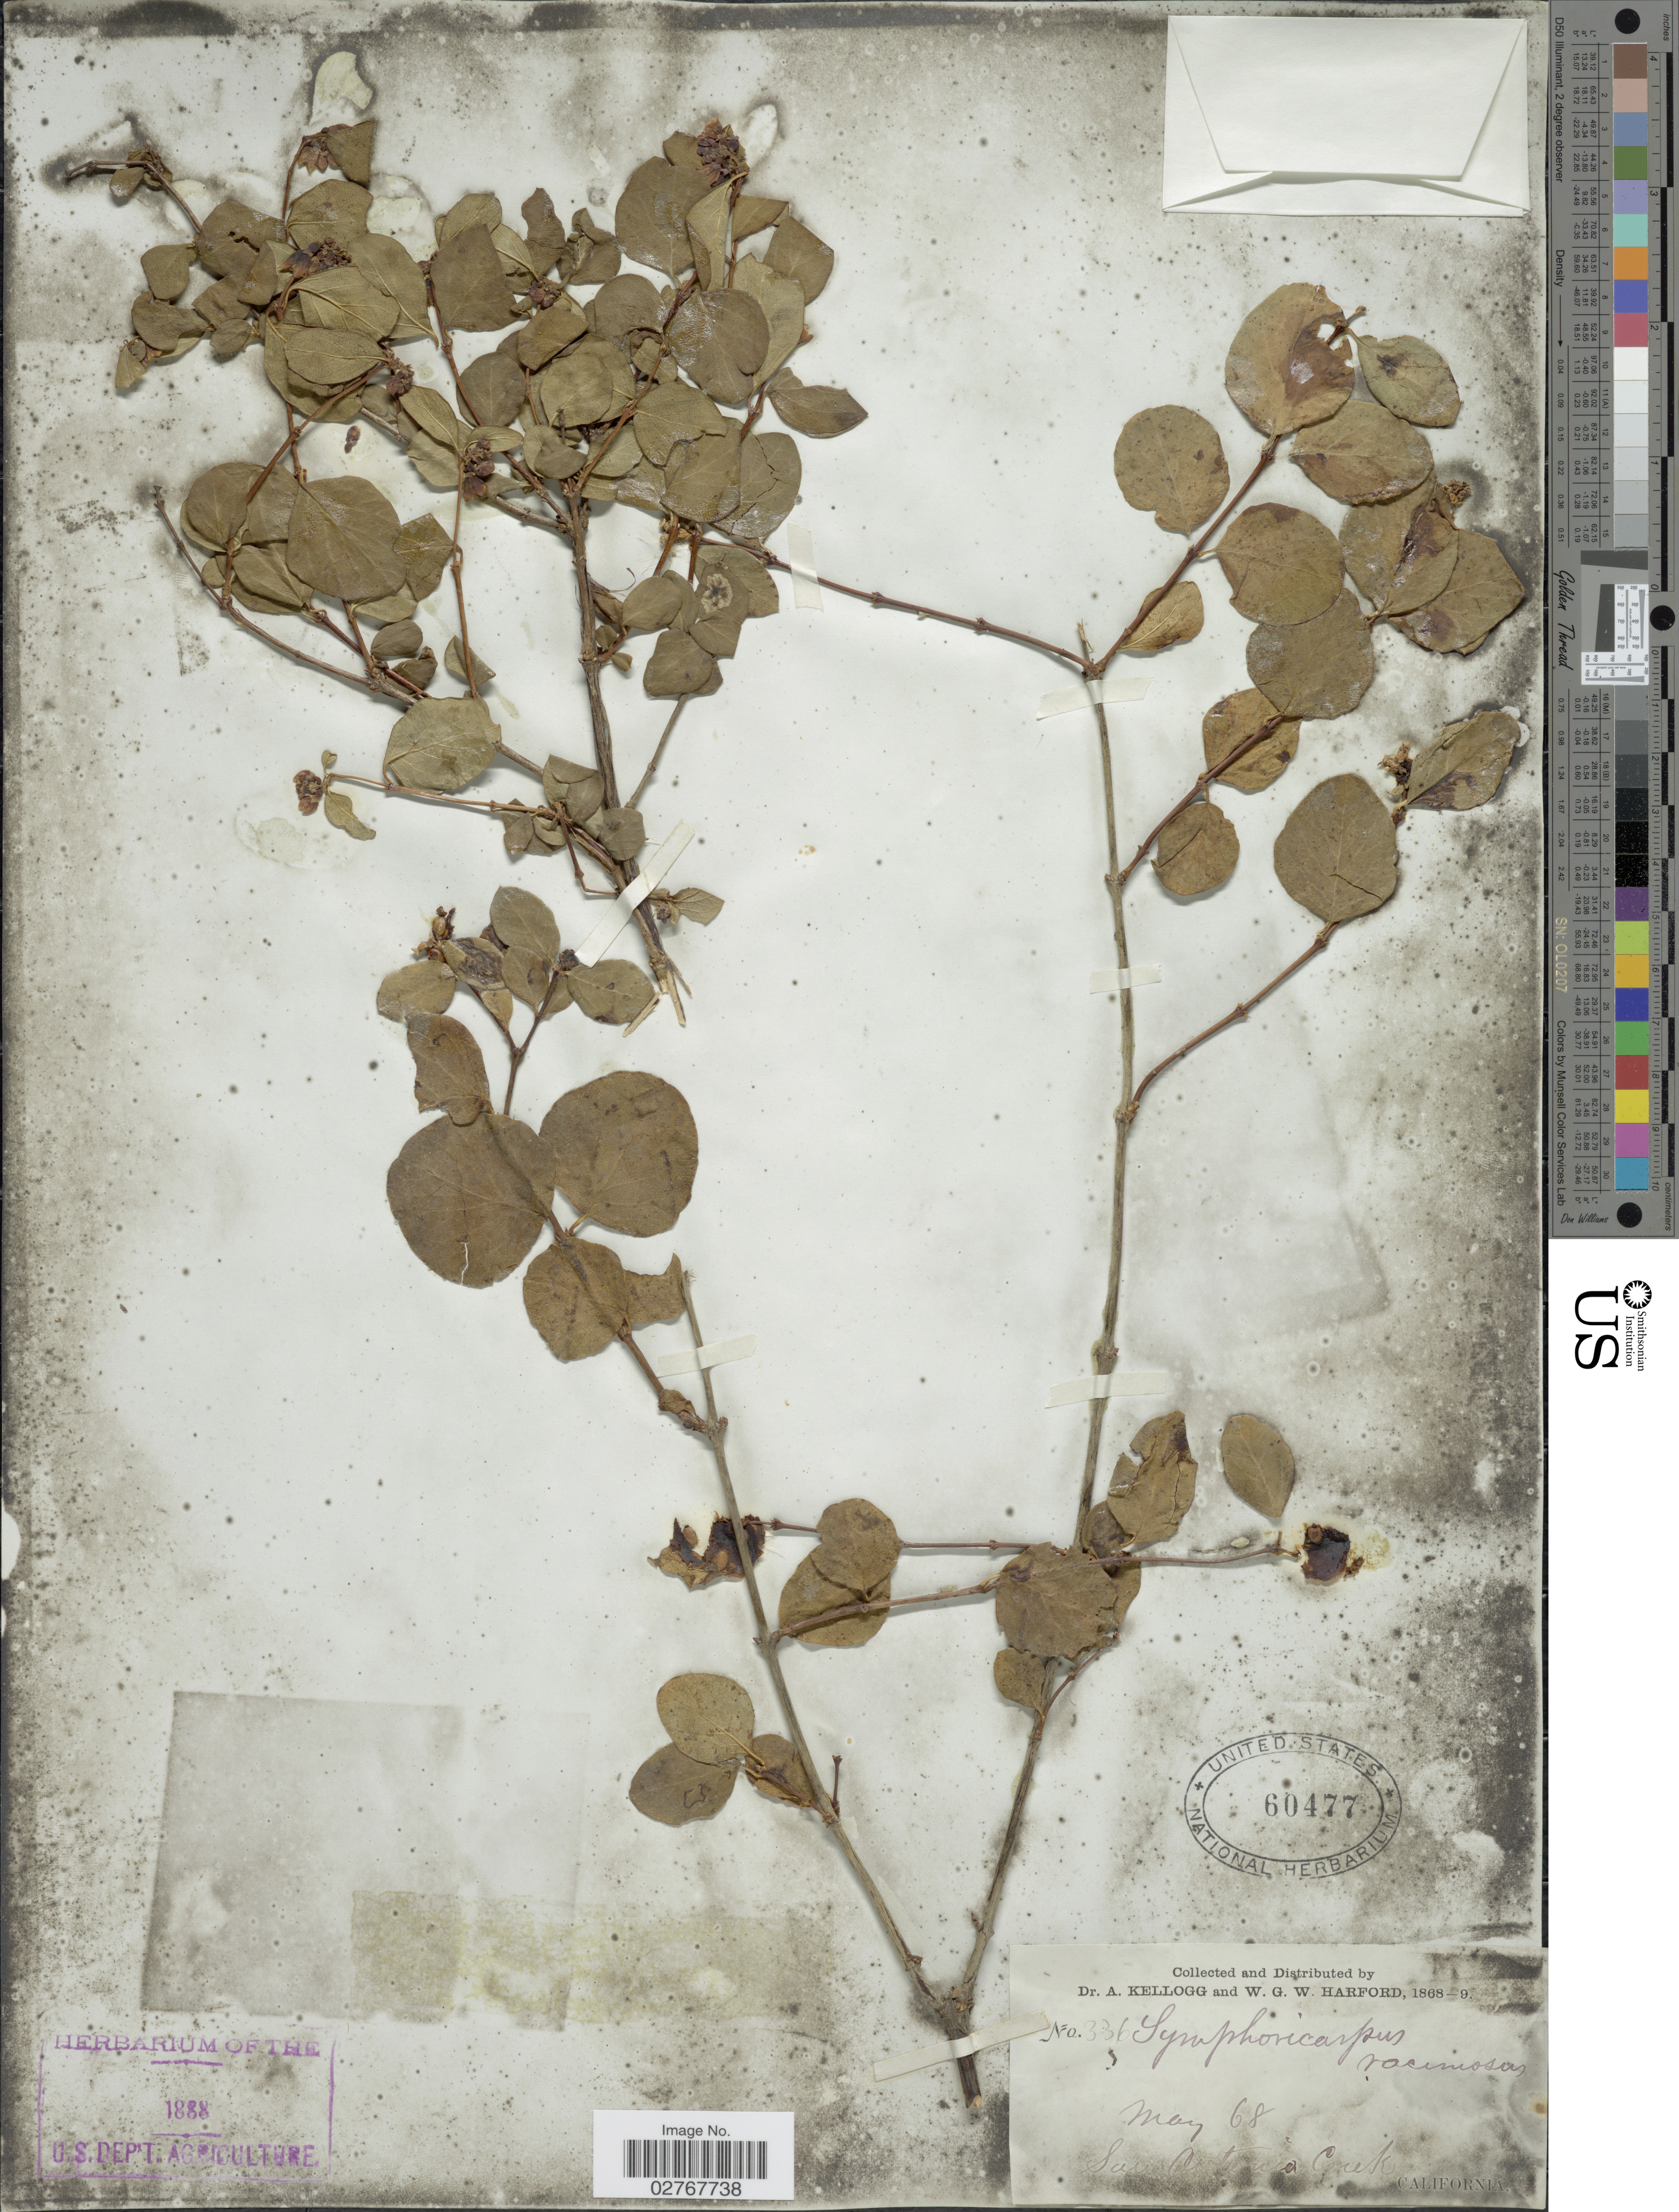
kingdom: Plantae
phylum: Tracheophyta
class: Magnoliopsida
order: Dipsacales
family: Caprifoliaceae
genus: Symphoricarpos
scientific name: Symphoricarpos rivularis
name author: Suksd.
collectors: A. Kellogg & W. G. W. Harford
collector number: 336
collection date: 1868-05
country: United States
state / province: California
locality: San Antonio Creek.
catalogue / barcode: US 60477